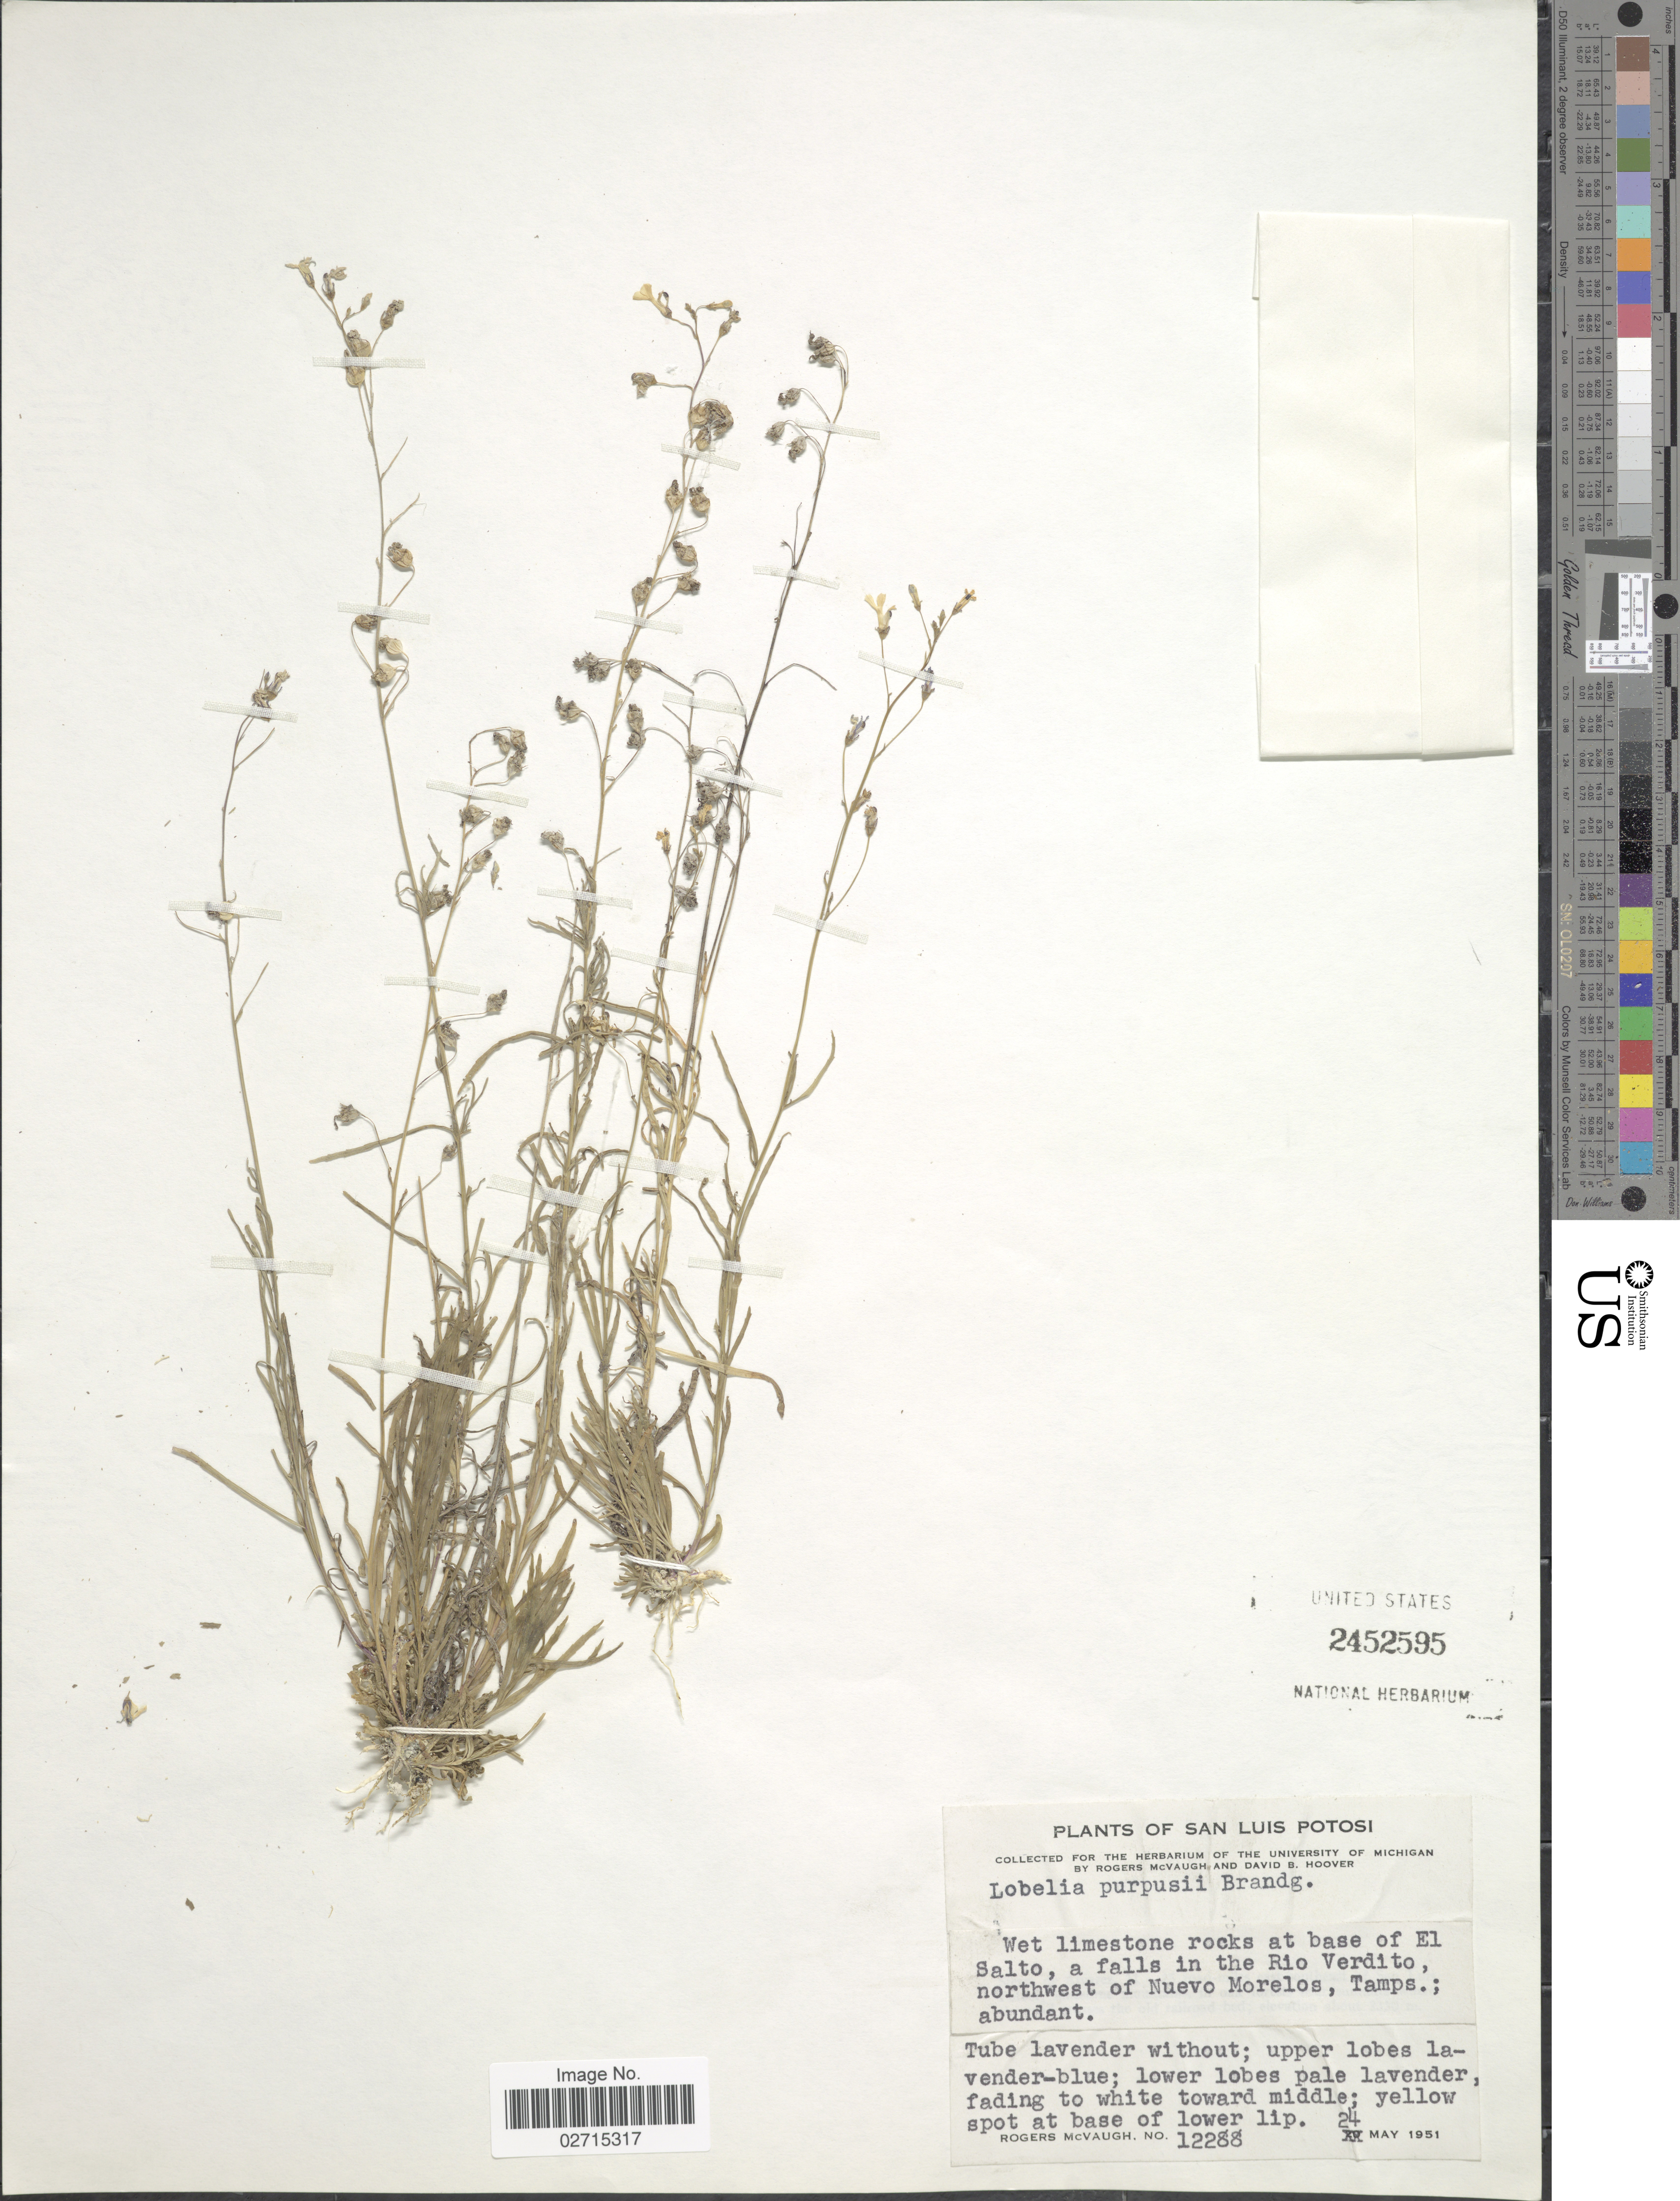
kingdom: Plantae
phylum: Tracheophyta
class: Magnoliopsida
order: Asterales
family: Campanulaceae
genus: Lobelia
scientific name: Lobelia purpusii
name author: Brandegee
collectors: R. McVaugh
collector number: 12288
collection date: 1951-05-24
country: Mexico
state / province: San Luis Potosí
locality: Wet limestone rocks at base of El Salto, a falls in the Rio Verdito, northwest of Nuevo Morelos, Tamps.; abundant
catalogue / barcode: US 2452595